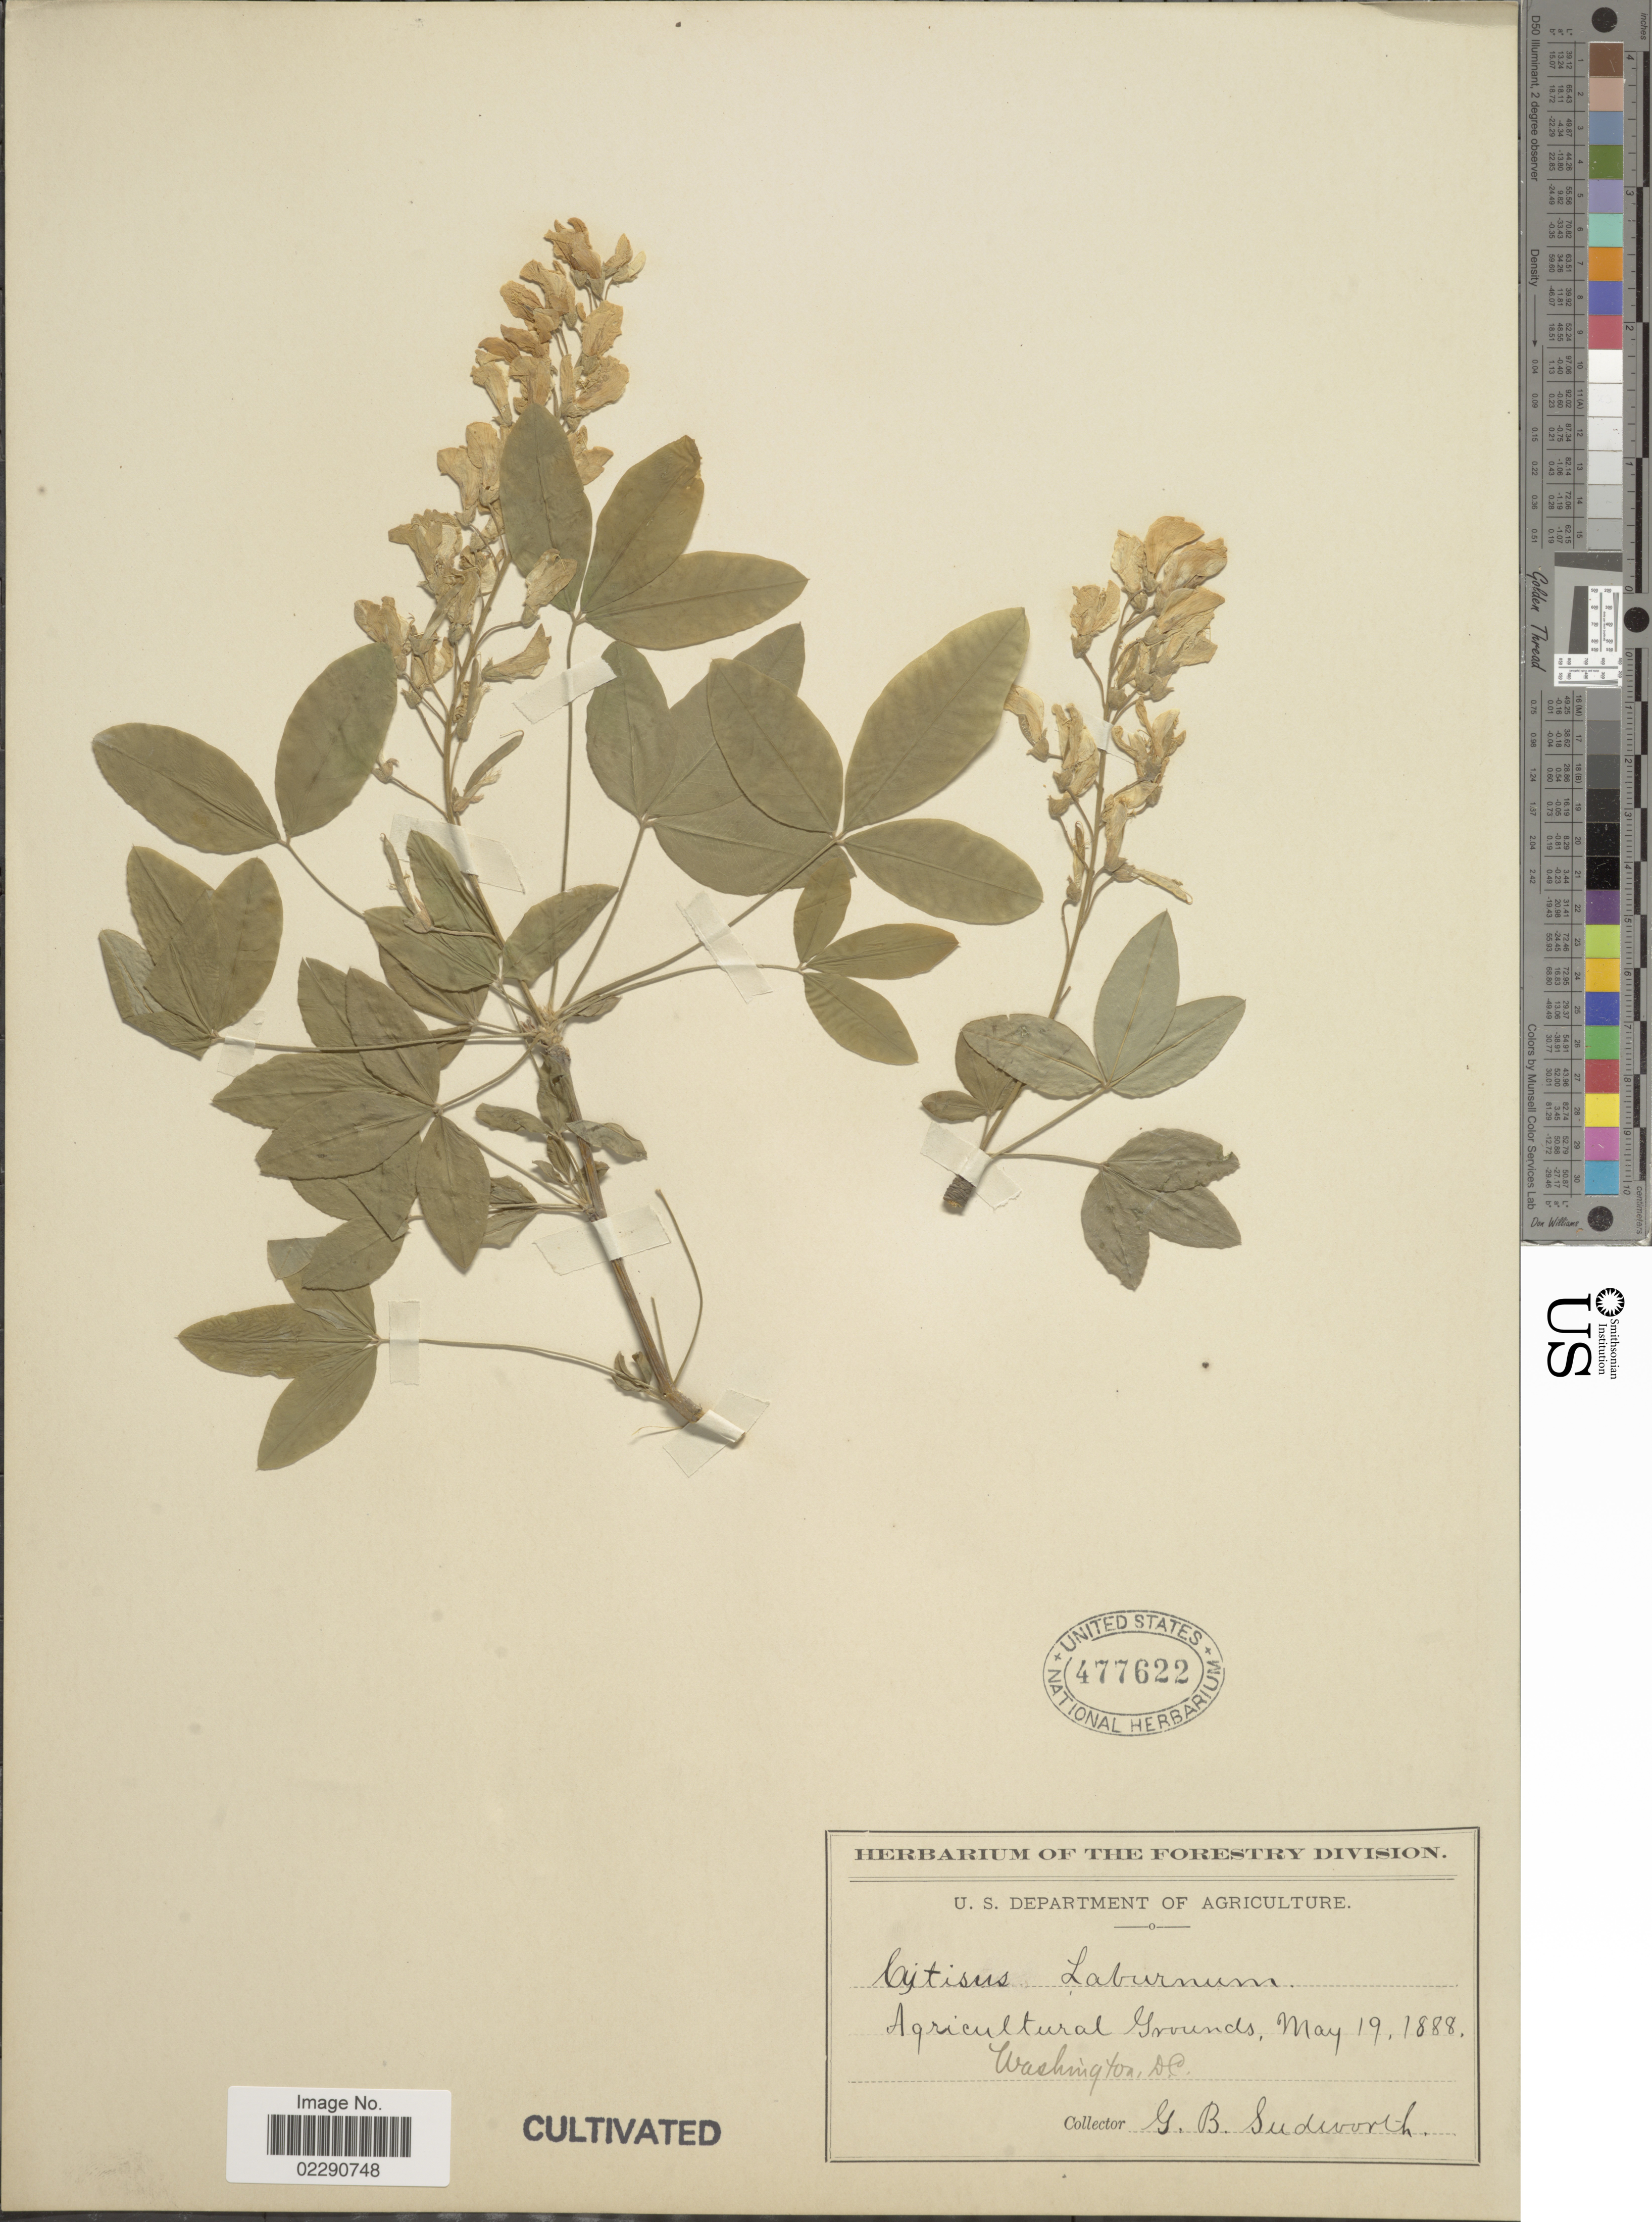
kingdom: Plantae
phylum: Tracheophyta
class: Magnoliopsida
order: Fabales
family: Fabaceae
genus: Laburnum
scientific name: Laburnum anagyroides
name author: Medik.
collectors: G. B. Sudworth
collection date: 1888-05-19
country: United States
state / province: District of Columbia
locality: Agricultural Grounds, Wahington DC.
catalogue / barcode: US 477622